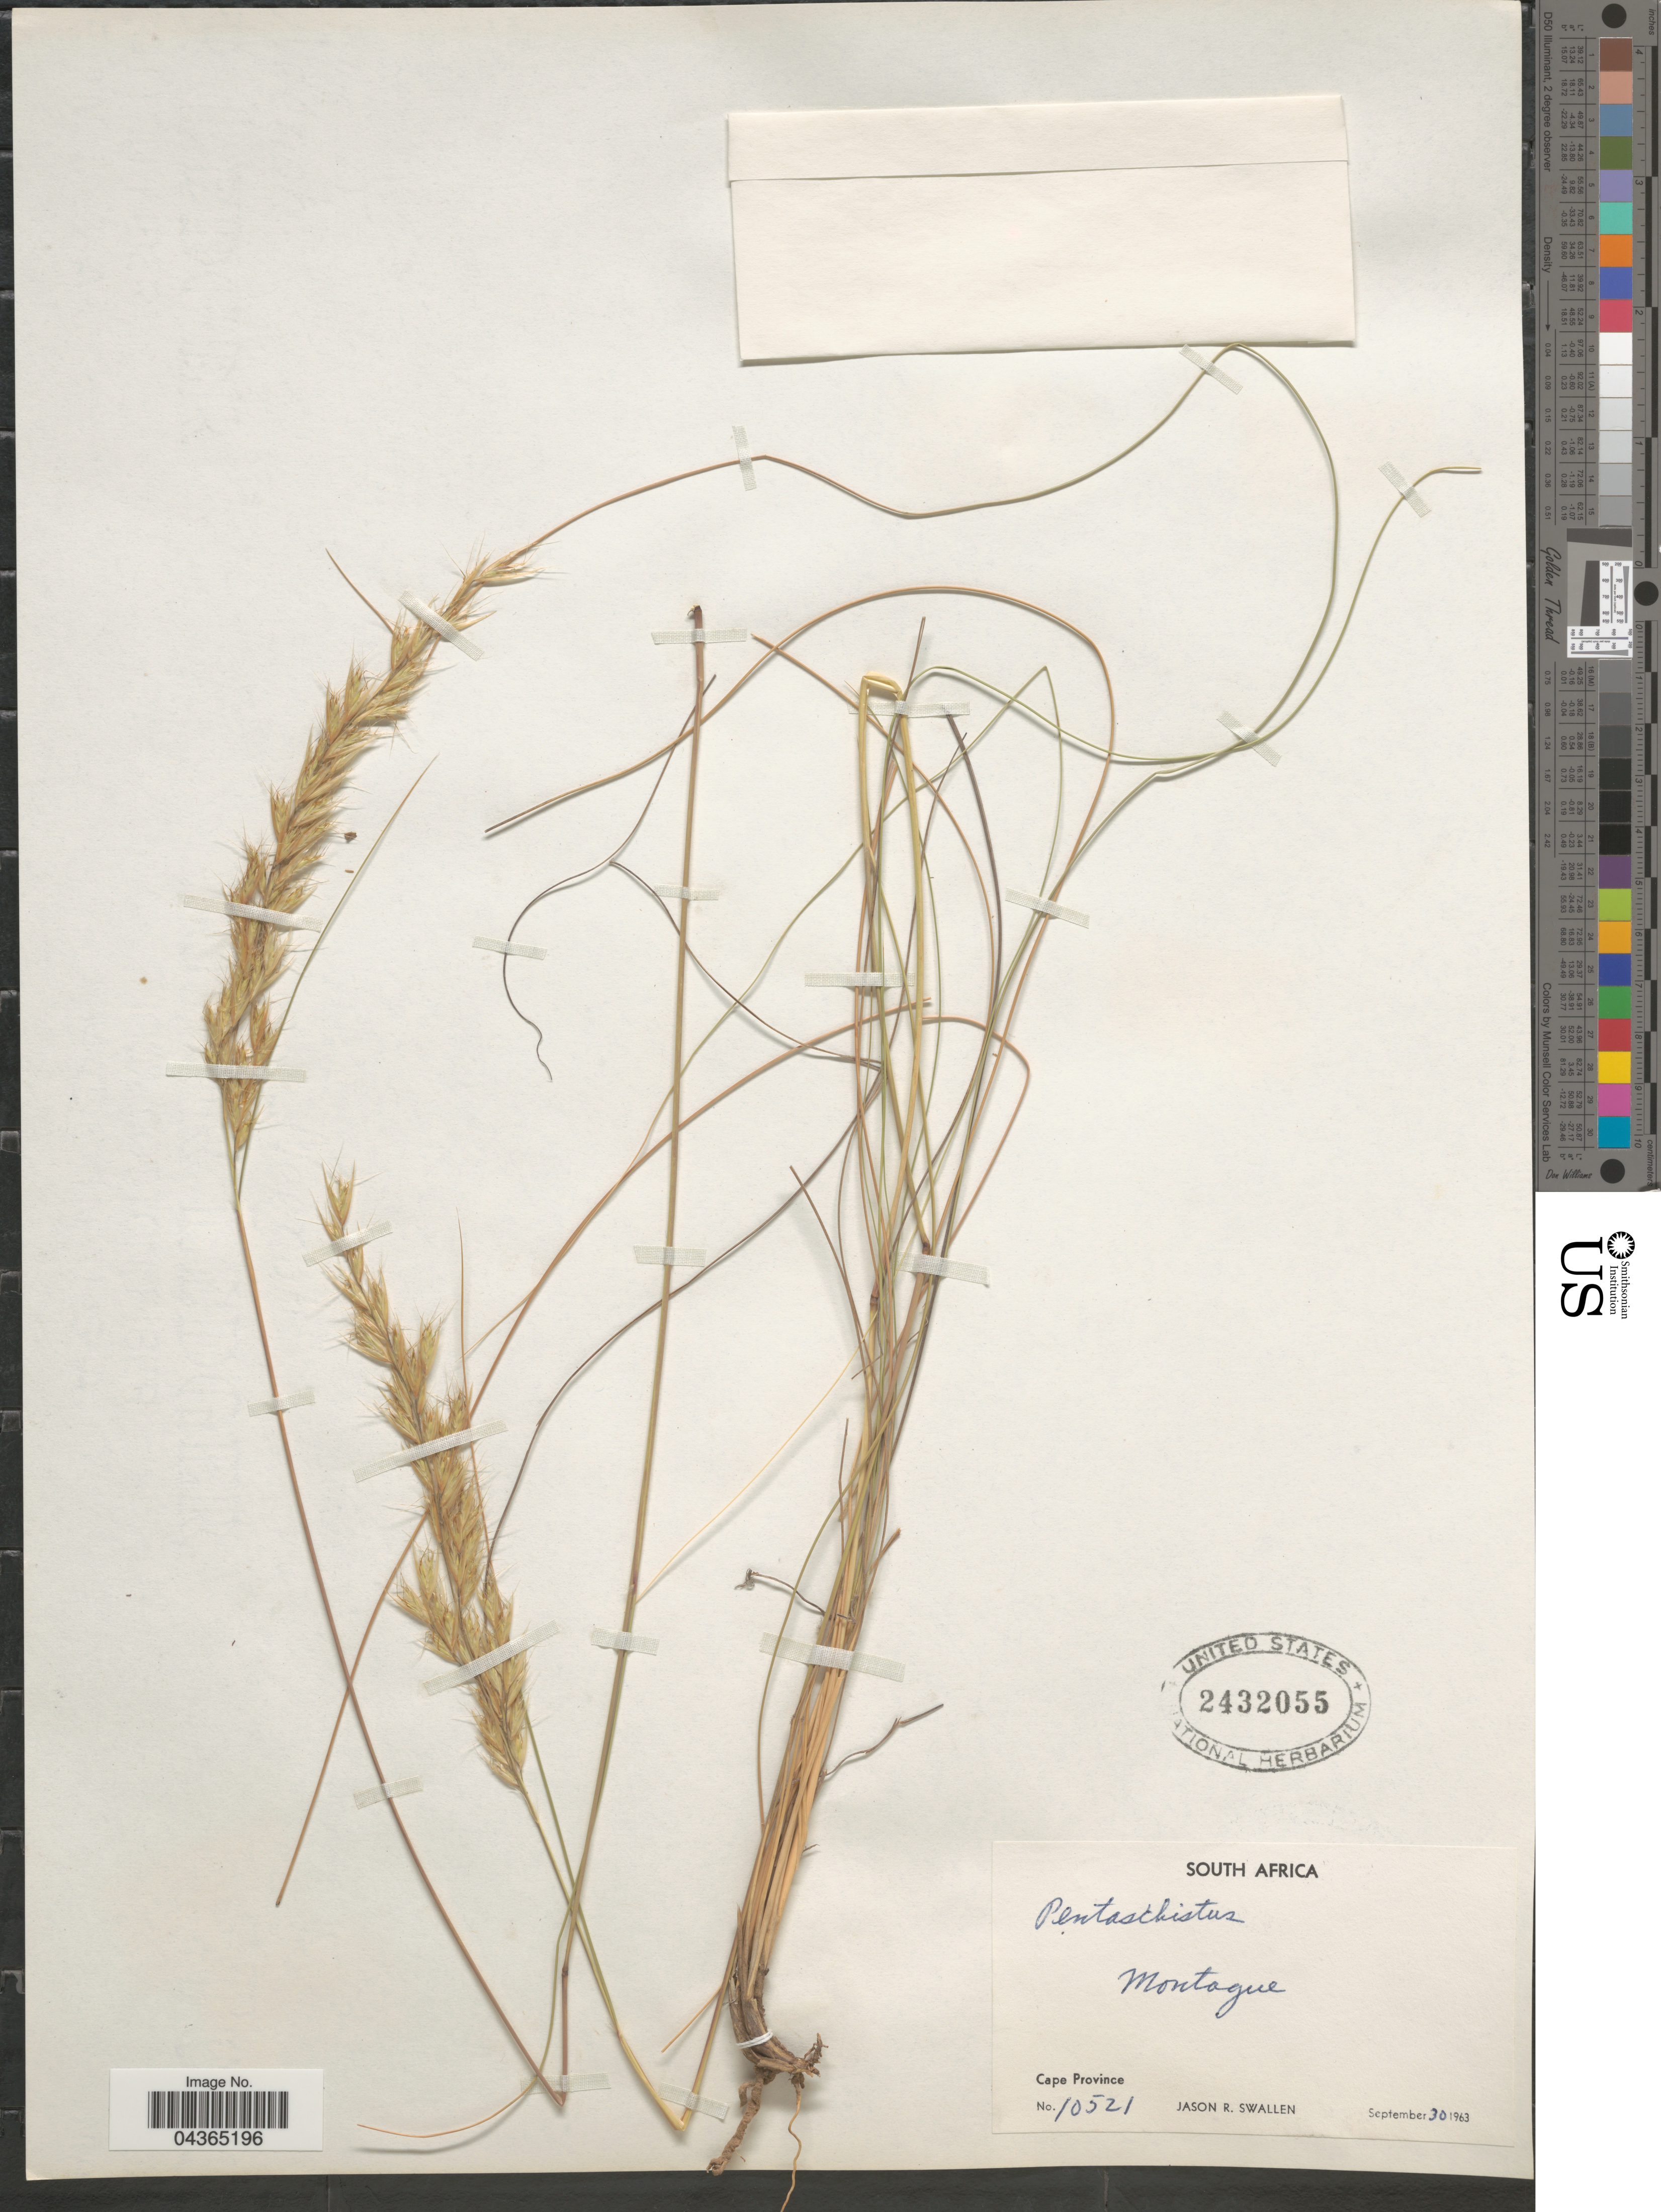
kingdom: Plantae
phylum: Tracheophyta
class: Liliopsida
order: Poales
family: Poaceae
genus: Pentameris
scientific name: Pentameris sp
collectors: J. R. Swallen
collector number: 10521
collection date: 1963-09-30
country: South Africa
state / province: Western Cape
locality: Montague. [INTERPRETTED: Montagu]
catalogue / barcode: US 2432055